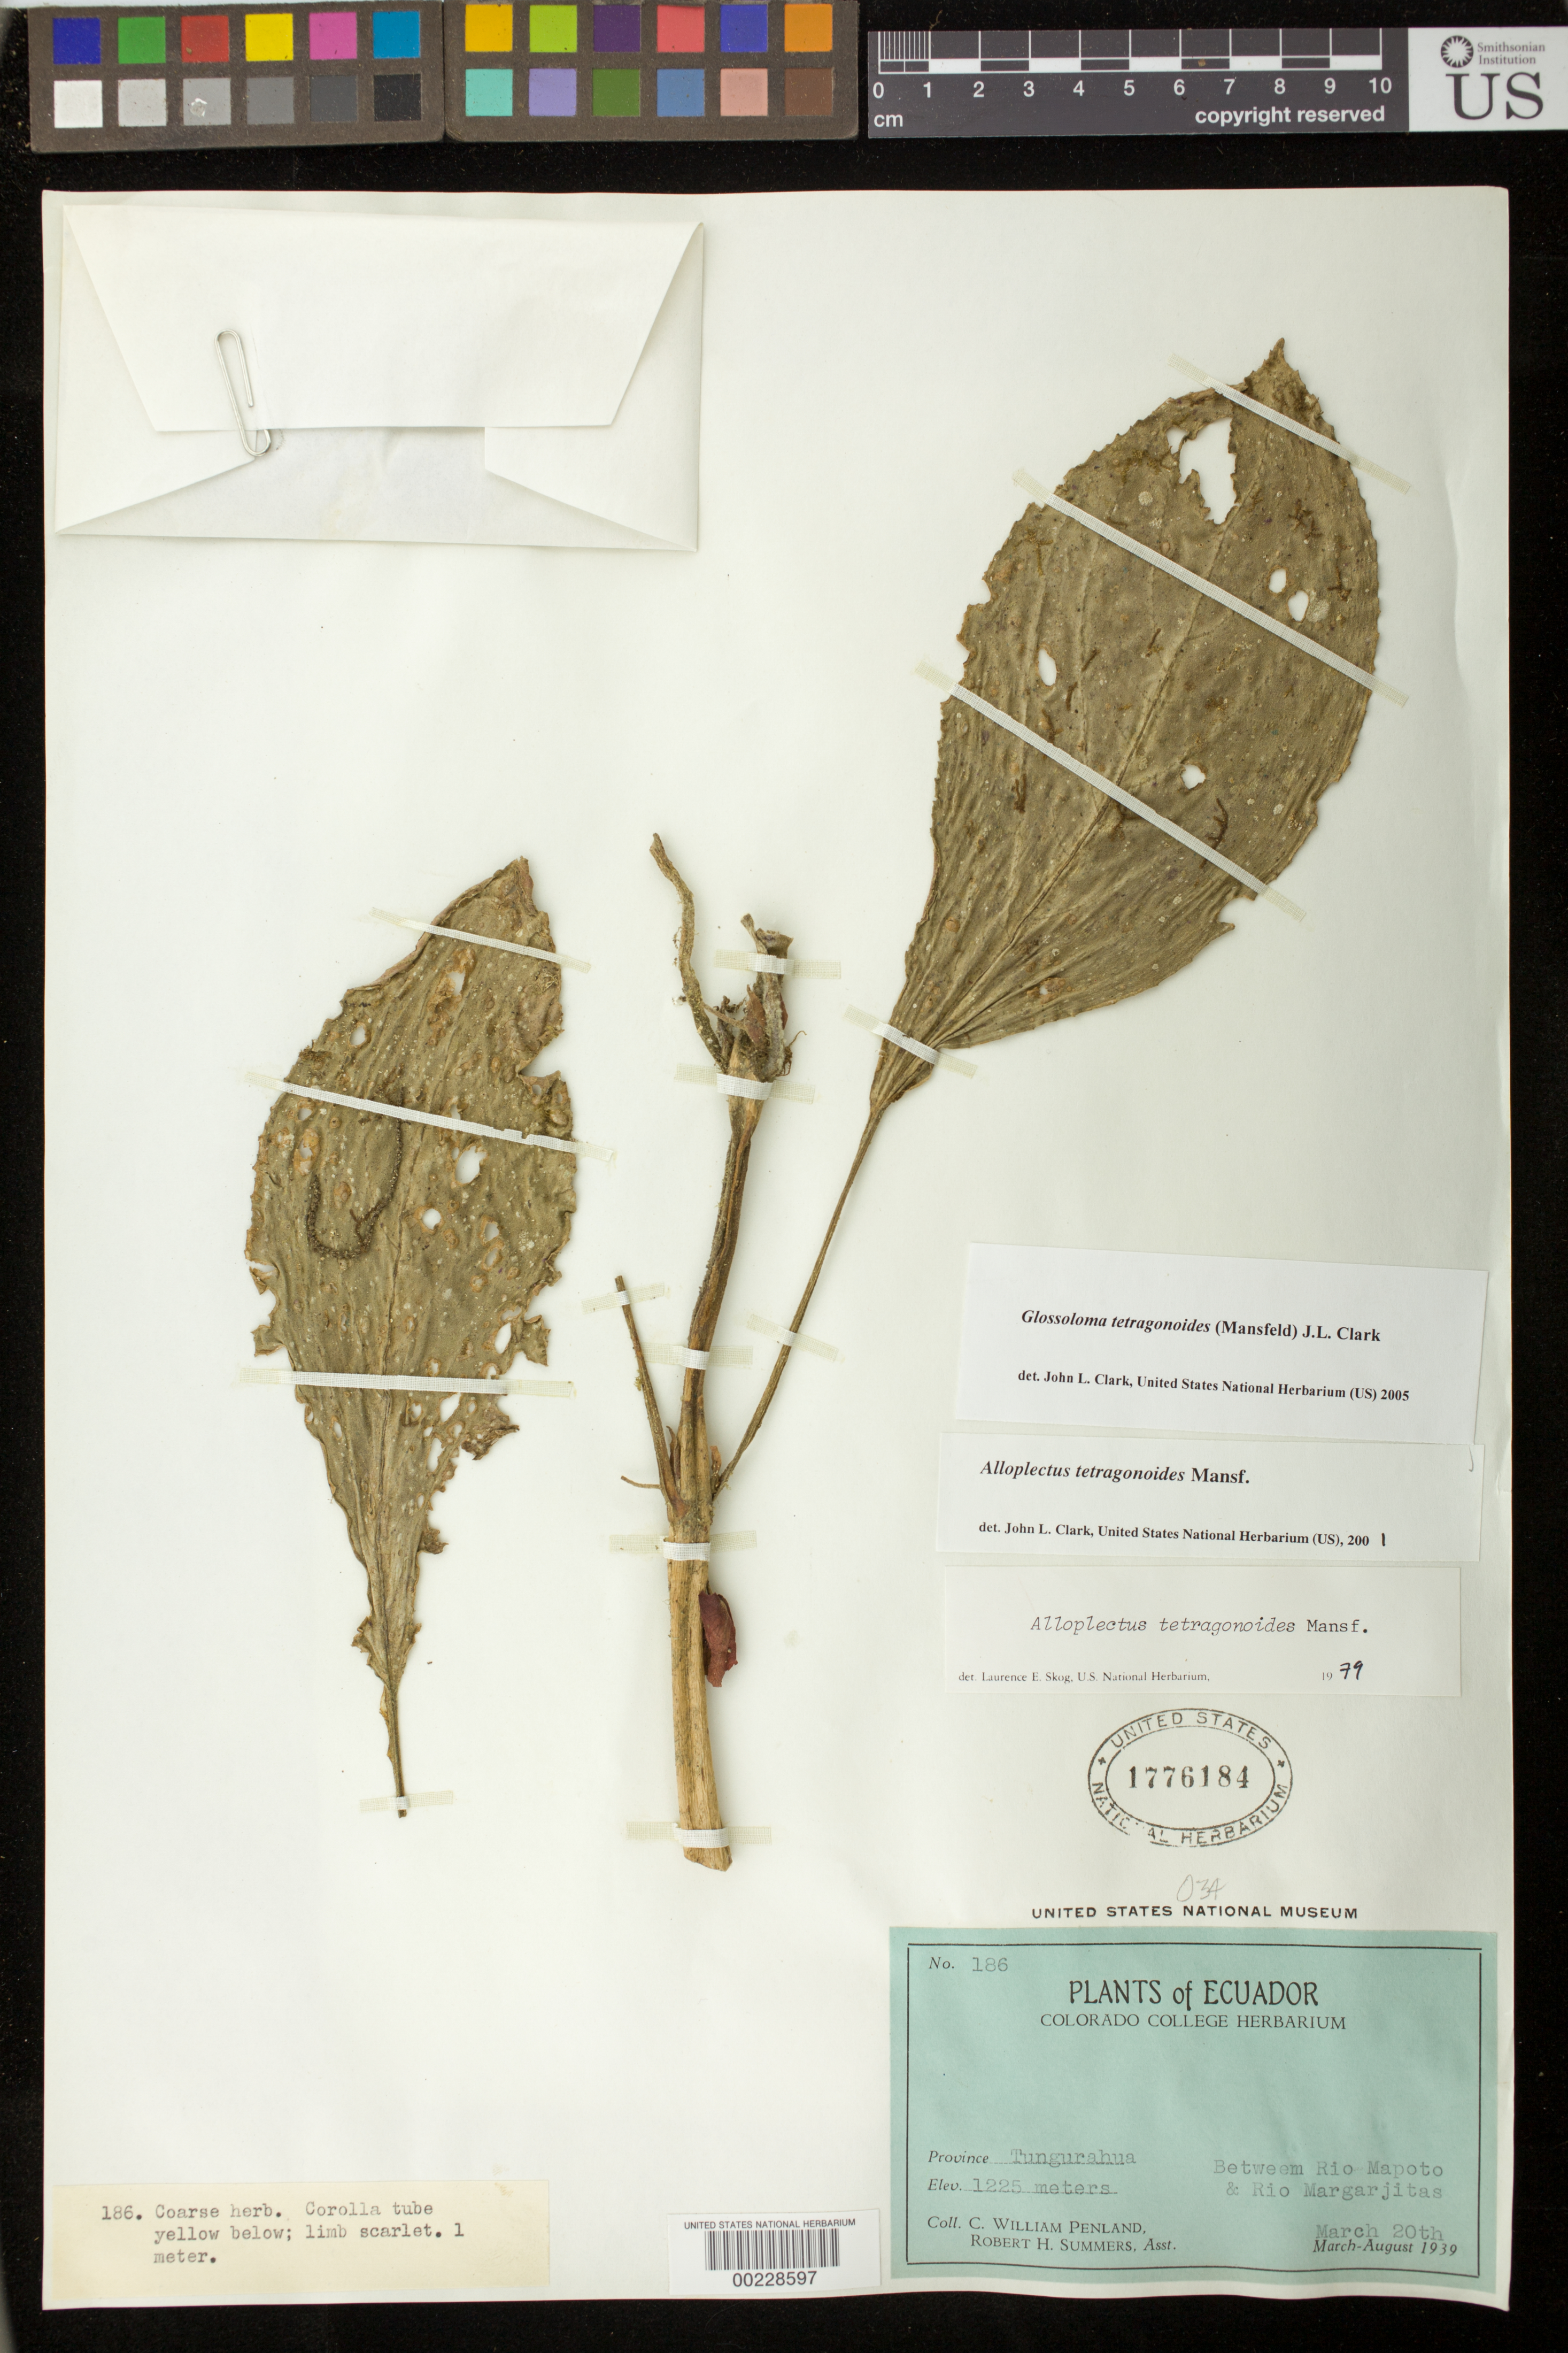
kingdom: Plantae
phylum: Tracheophyta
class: Magnoliopsida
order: Lamiales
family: Gesneriaceae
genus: Glossoloma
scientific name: Glossoloma tetragonoides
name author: (Mansf.) J.L. Clark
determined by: Skog, Laurence E.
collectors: C. W. Penland & R. Summers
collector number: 186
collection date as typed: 20 Mar 1939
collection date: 1939-03-20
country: Ecuador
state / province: Tungurahua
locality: Between Rio Mapoto & Rio Margarjitas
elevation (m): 1225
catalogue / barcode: US 1776184